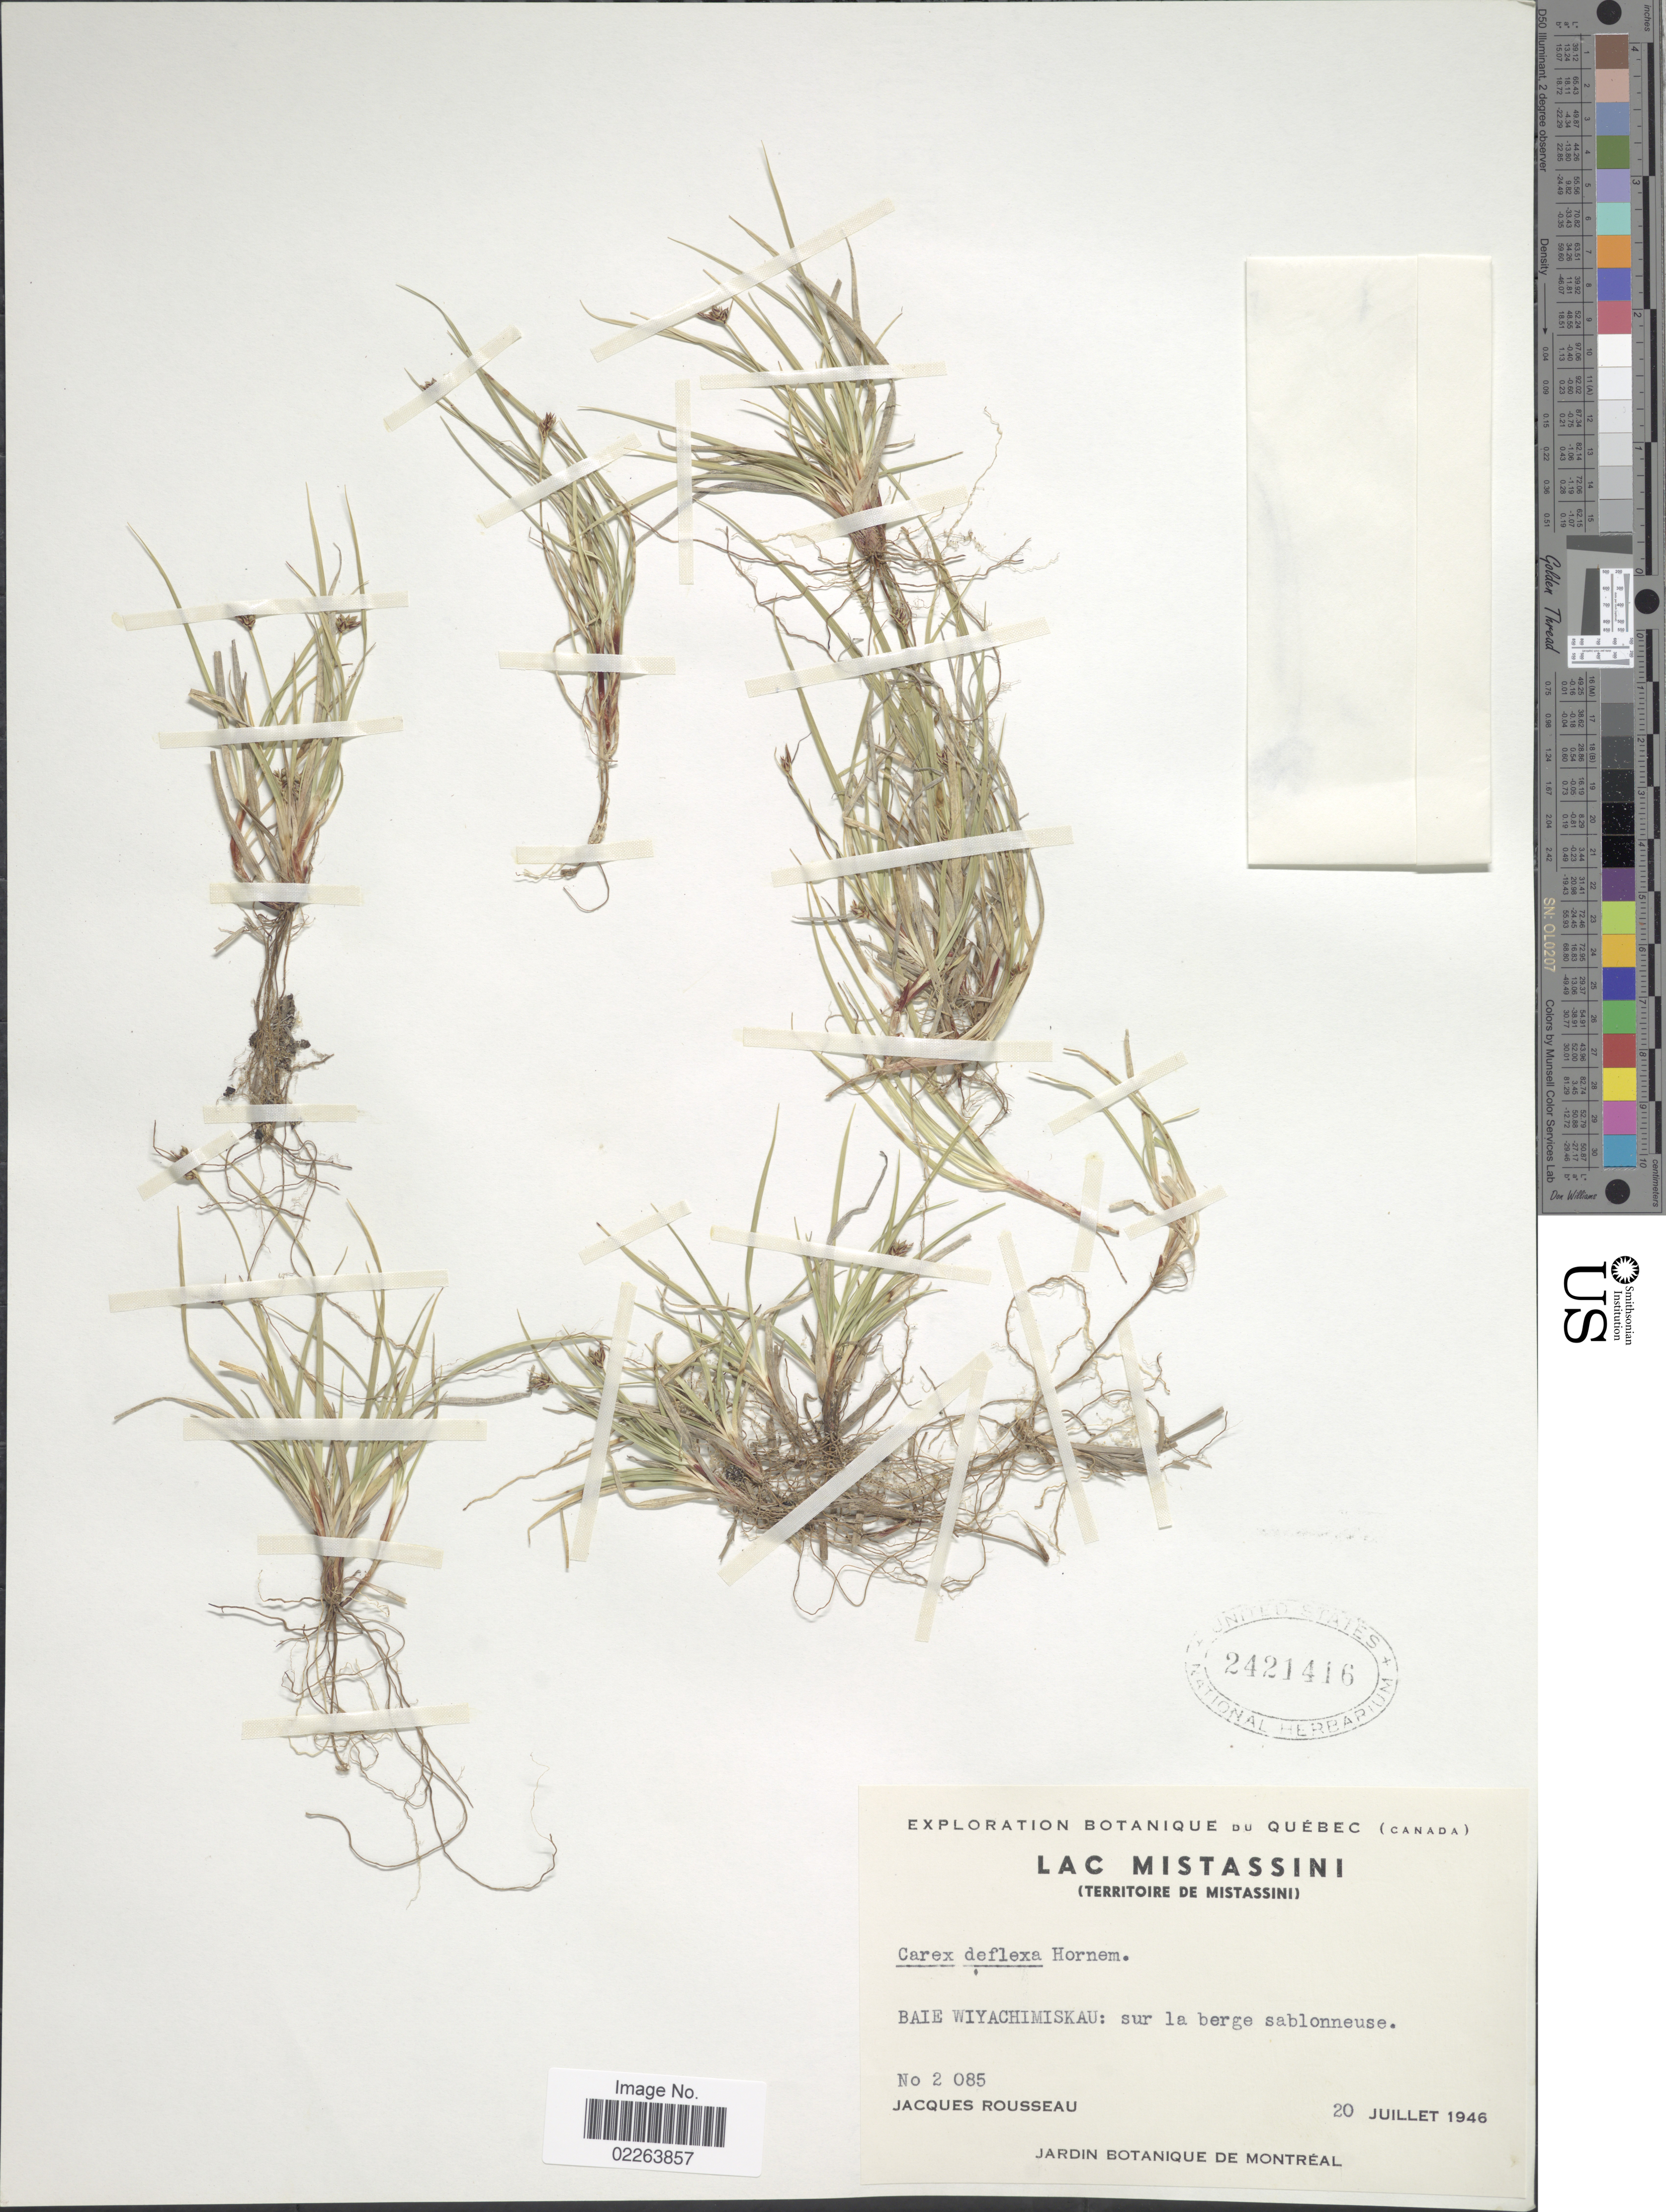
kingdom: Plantae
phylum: Tracheophyta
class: Liliopsida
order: Poales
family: Cyperaceae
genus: Carex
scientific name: Carex deflexa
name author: Hornem.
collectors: J. Rousseau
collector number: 2085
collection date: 1946-07-20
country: Canada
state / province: Quebec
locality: Lac Mistassini (territoire De Mistassini), Baie Wiyachimiskau: sur la berge sablonneuse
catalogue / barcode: US 2421416